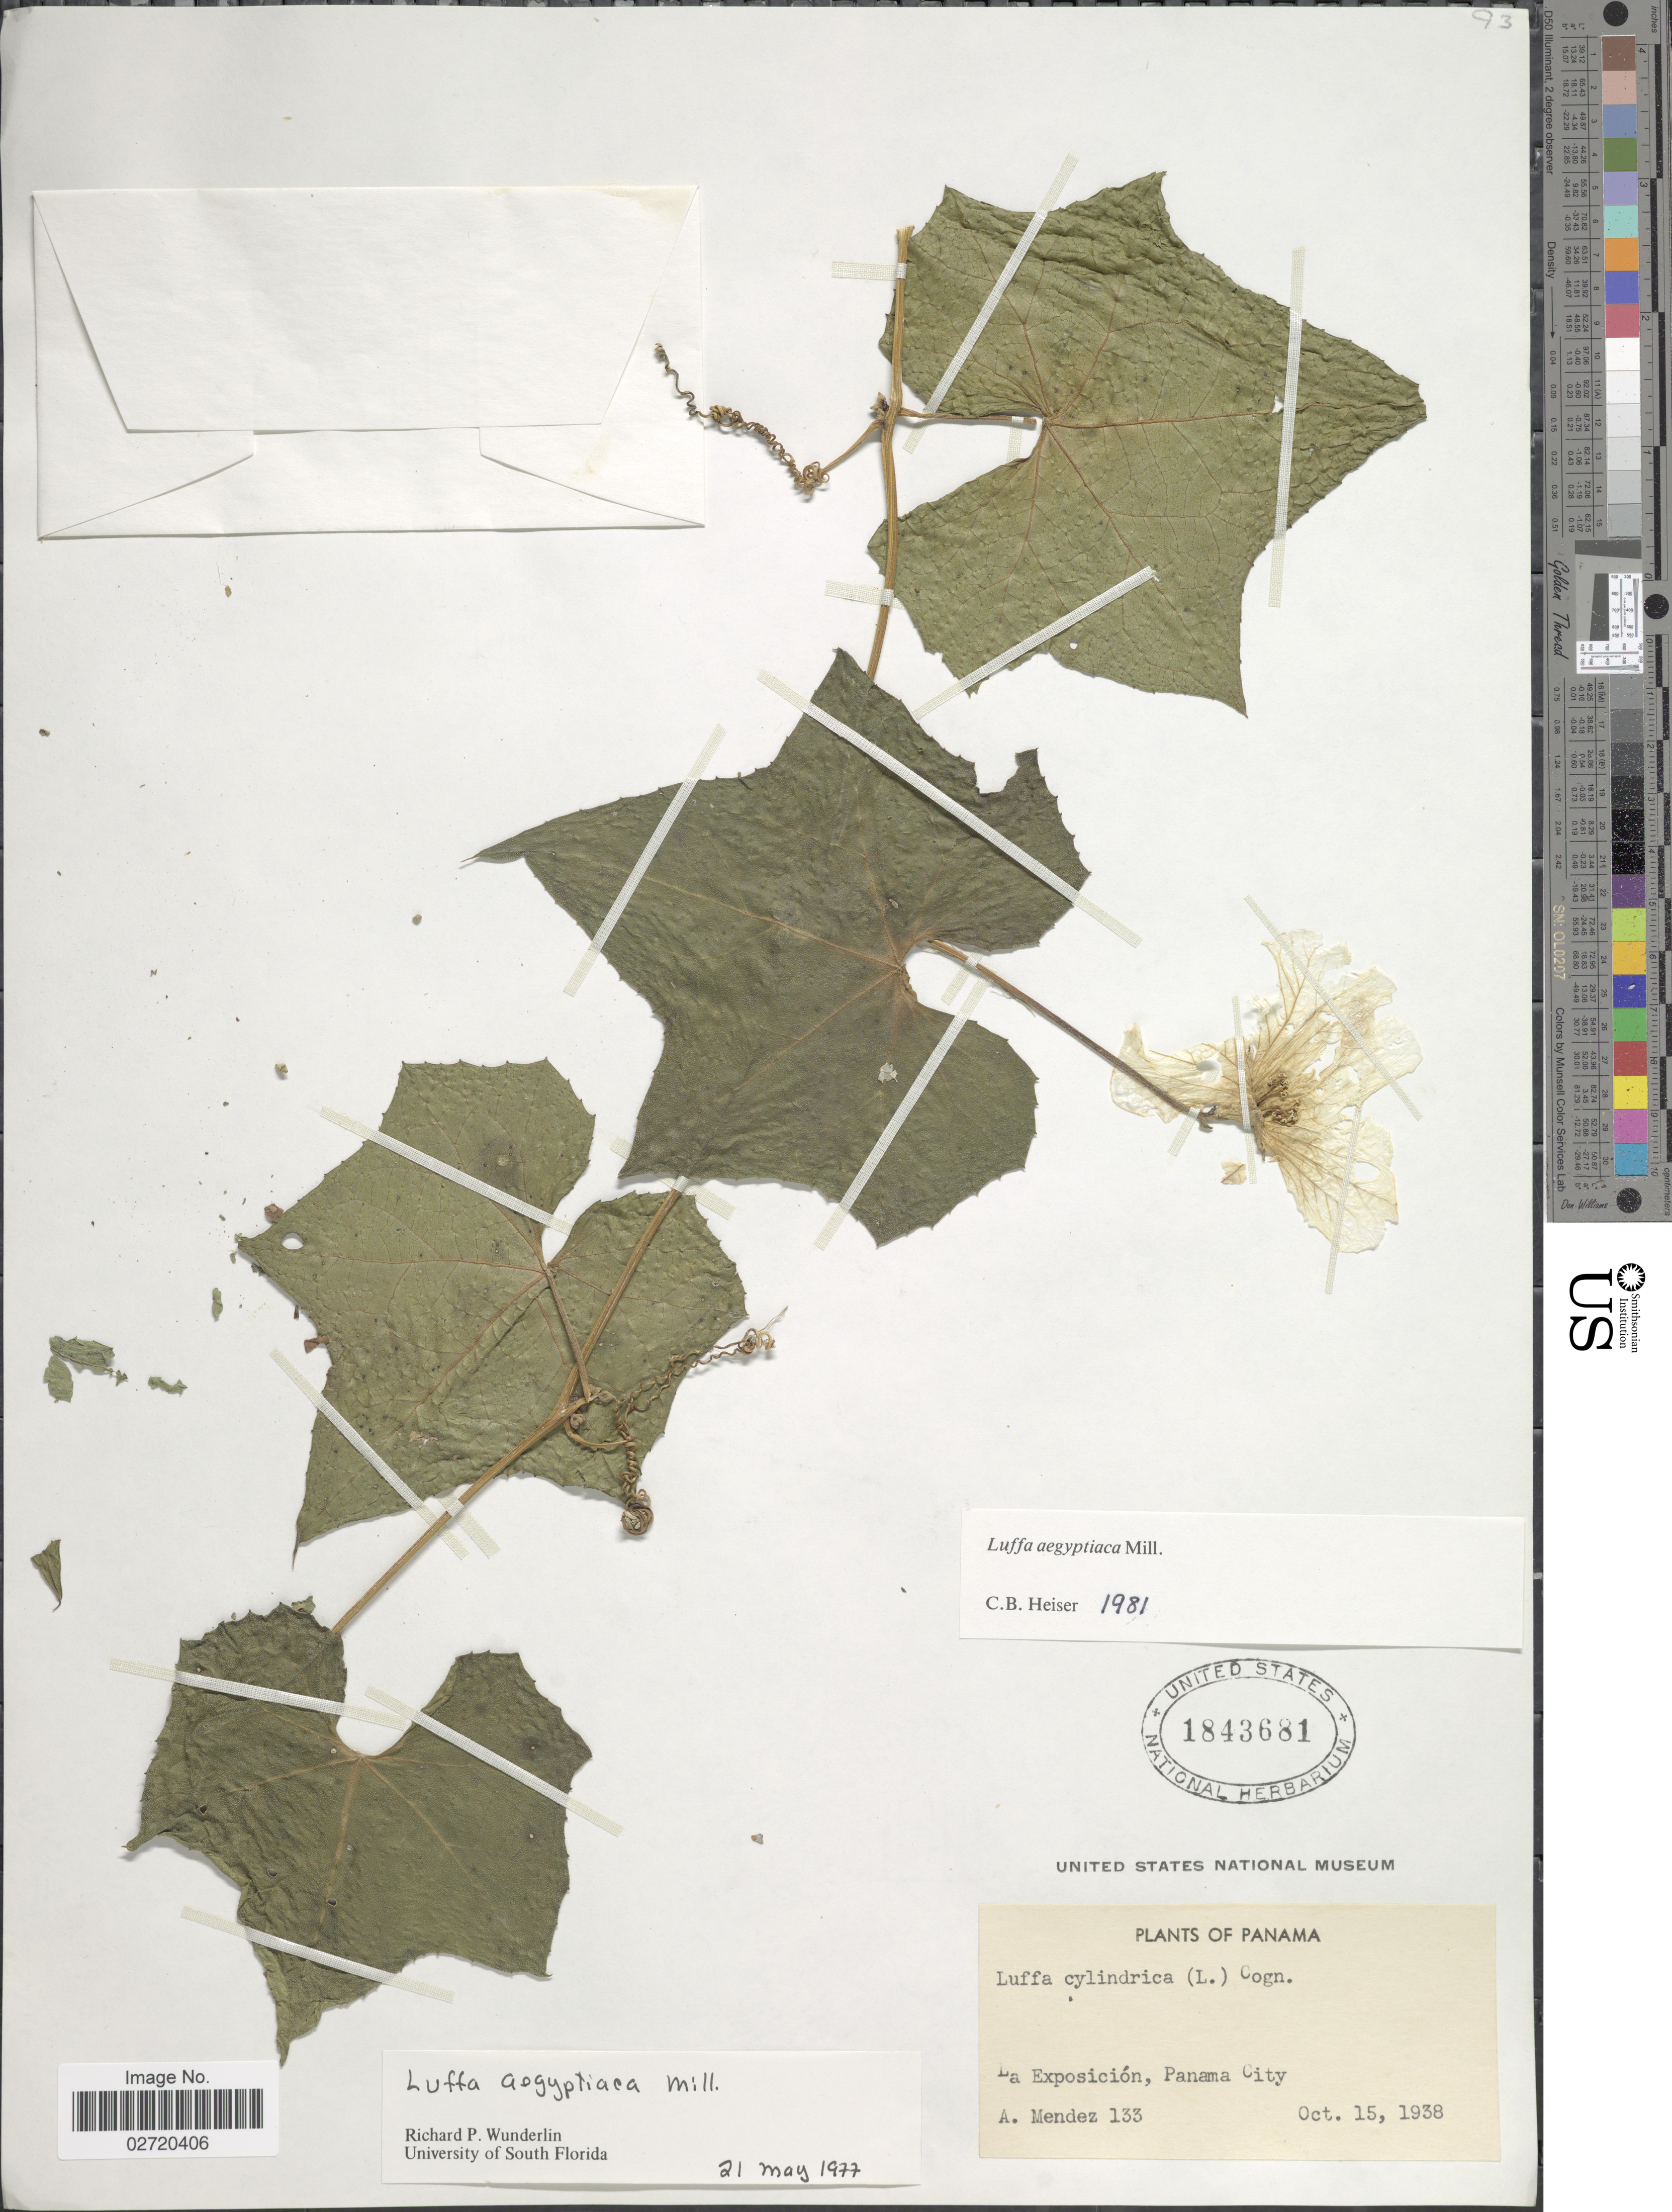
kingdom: Plantae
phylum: Tracheophyta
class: Magnoliopsida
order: Cucurbitales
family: Cucurbitaceae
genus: Luffa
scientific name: Luffa aegyptiaca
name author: Mill.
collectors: A. Mendez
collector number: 133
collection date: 1938-10-15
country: Panama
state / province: Panamá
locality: La Exposicion, Panama City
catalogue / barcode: US 1843681